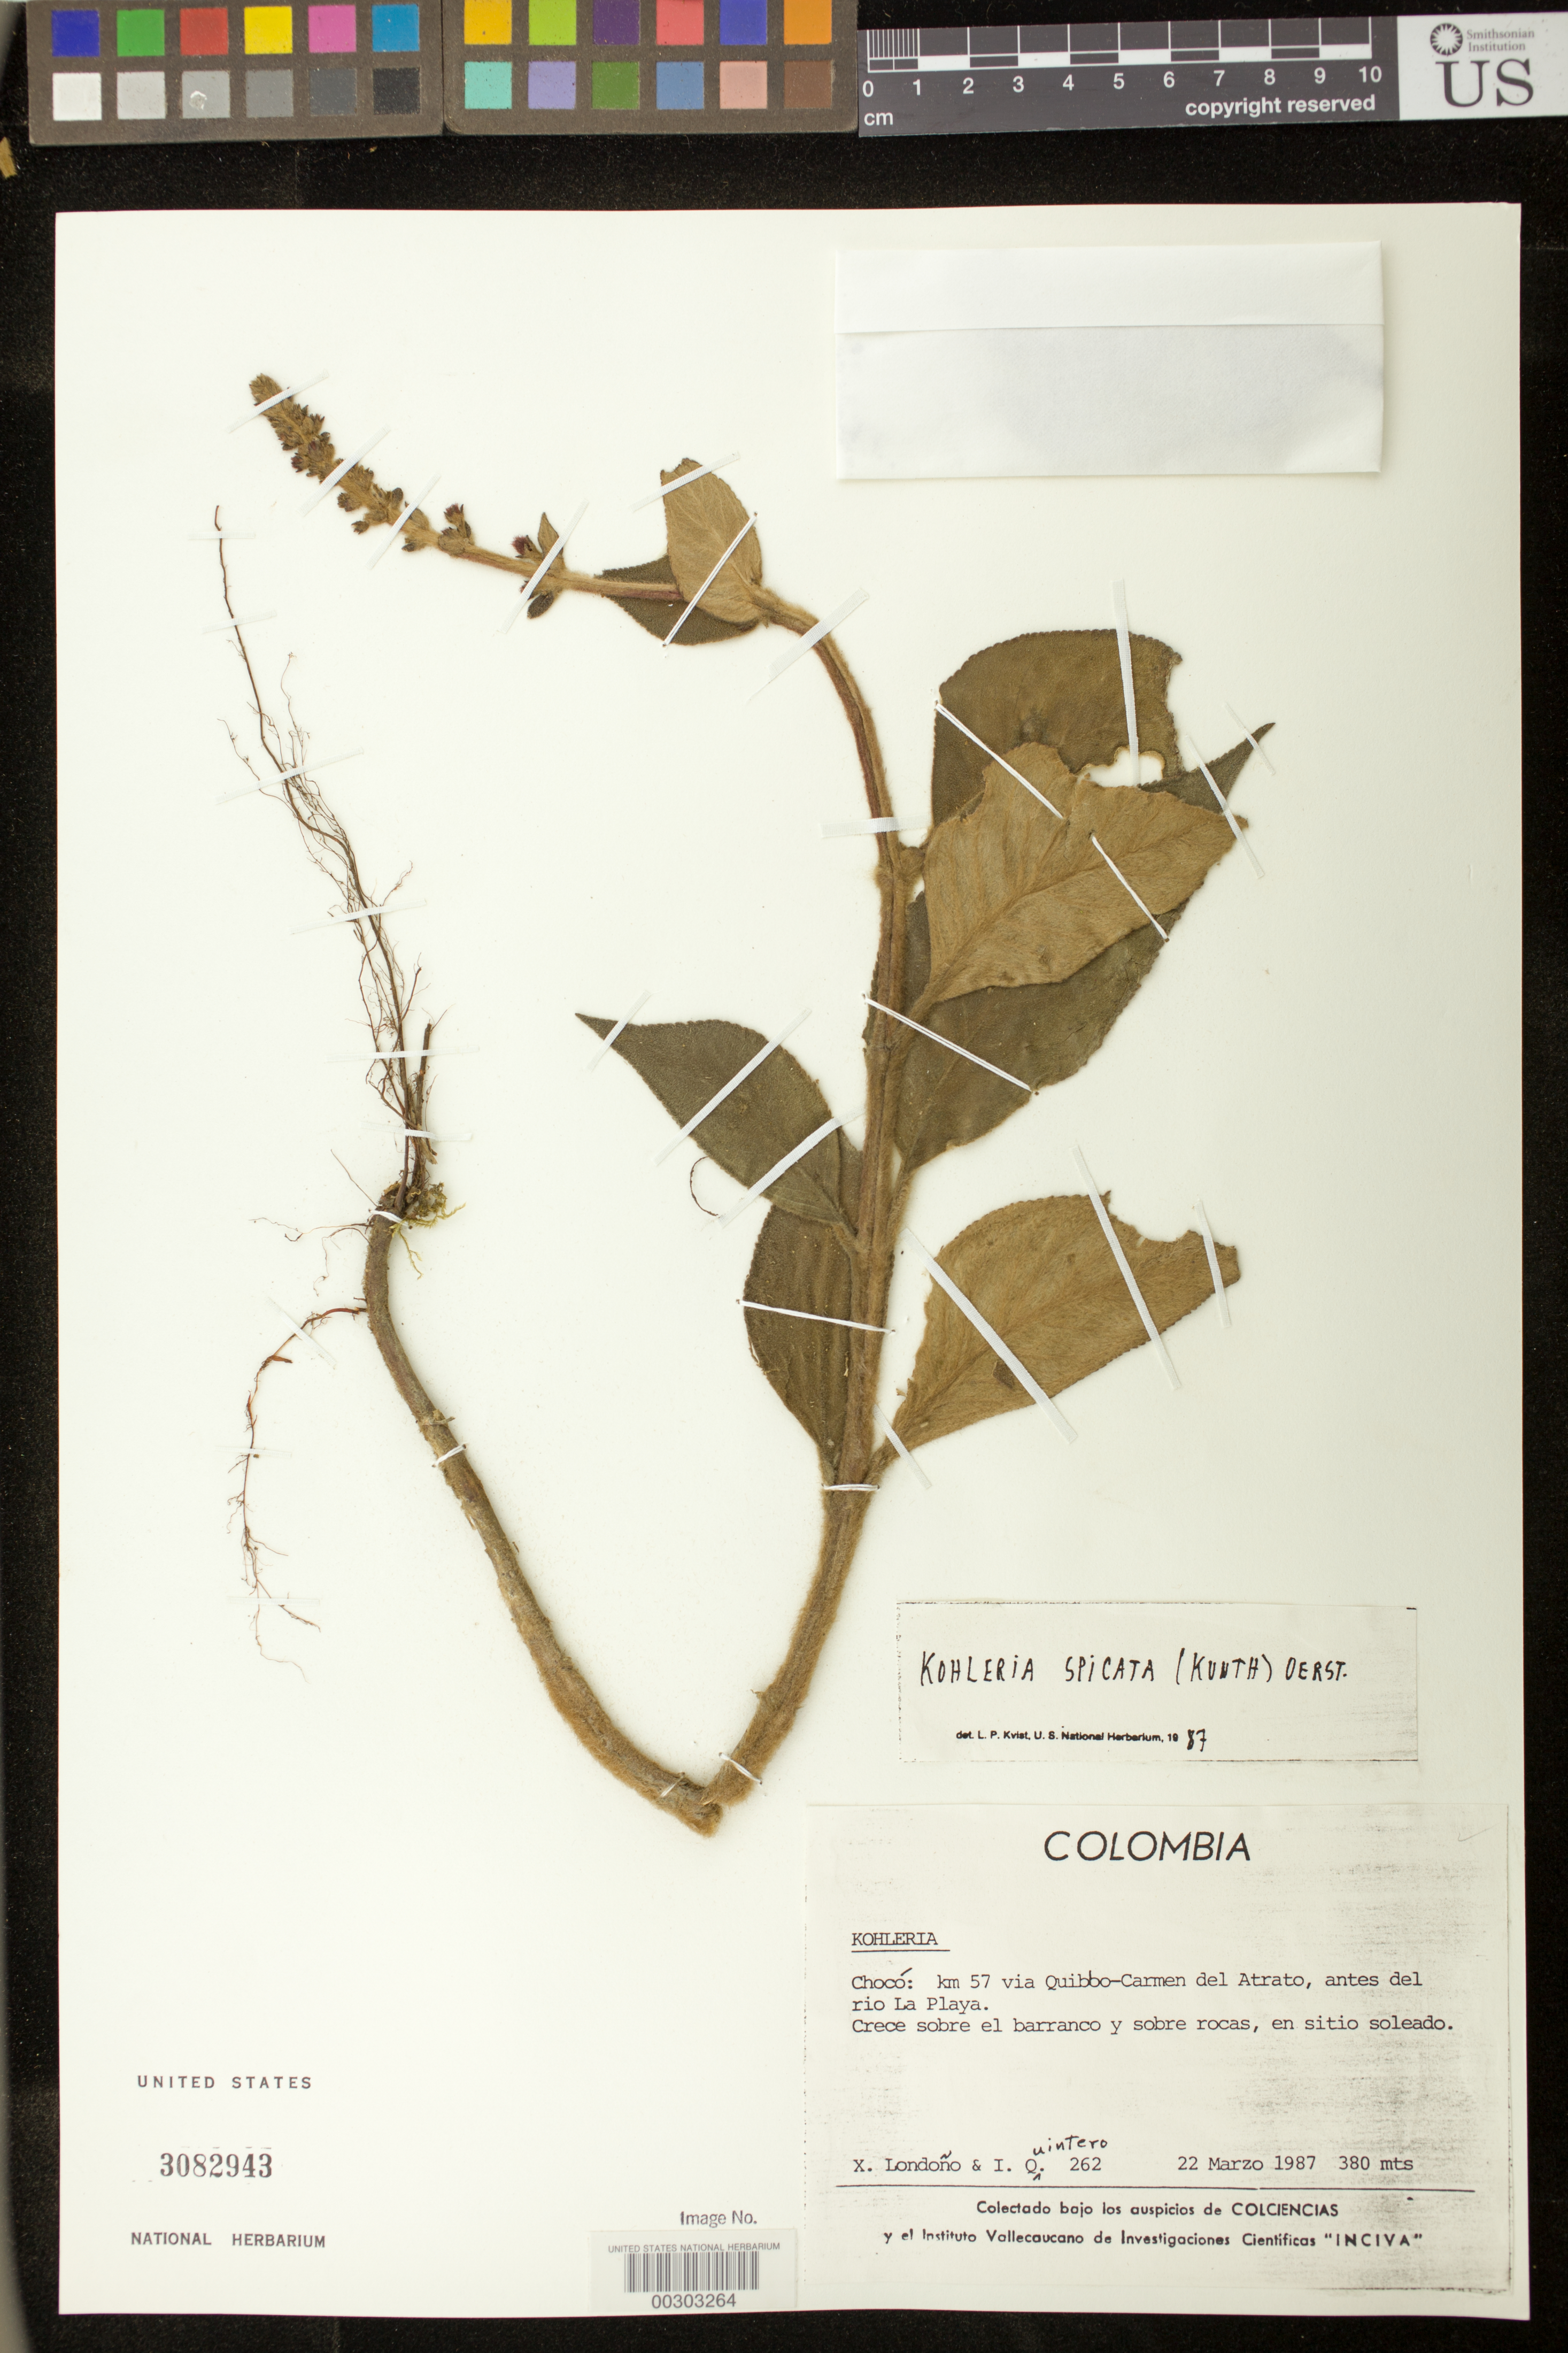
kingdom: Plantae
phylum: Tracheophyta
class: Magnoliopsida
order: Lamiales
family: Gesneriaceae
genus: Kohleria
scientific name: Kohleria spicata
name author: (Kunth) Oerst.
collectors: X. Londoño & I. Quintero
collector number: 262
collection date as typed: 22 Mar 1987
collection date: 1987-03-22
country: Colombia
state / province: Chocó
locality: Km 57 Quibdo-Carmen del Atrato road, before Rio La Playa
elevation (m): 380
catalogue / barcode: US 3082943